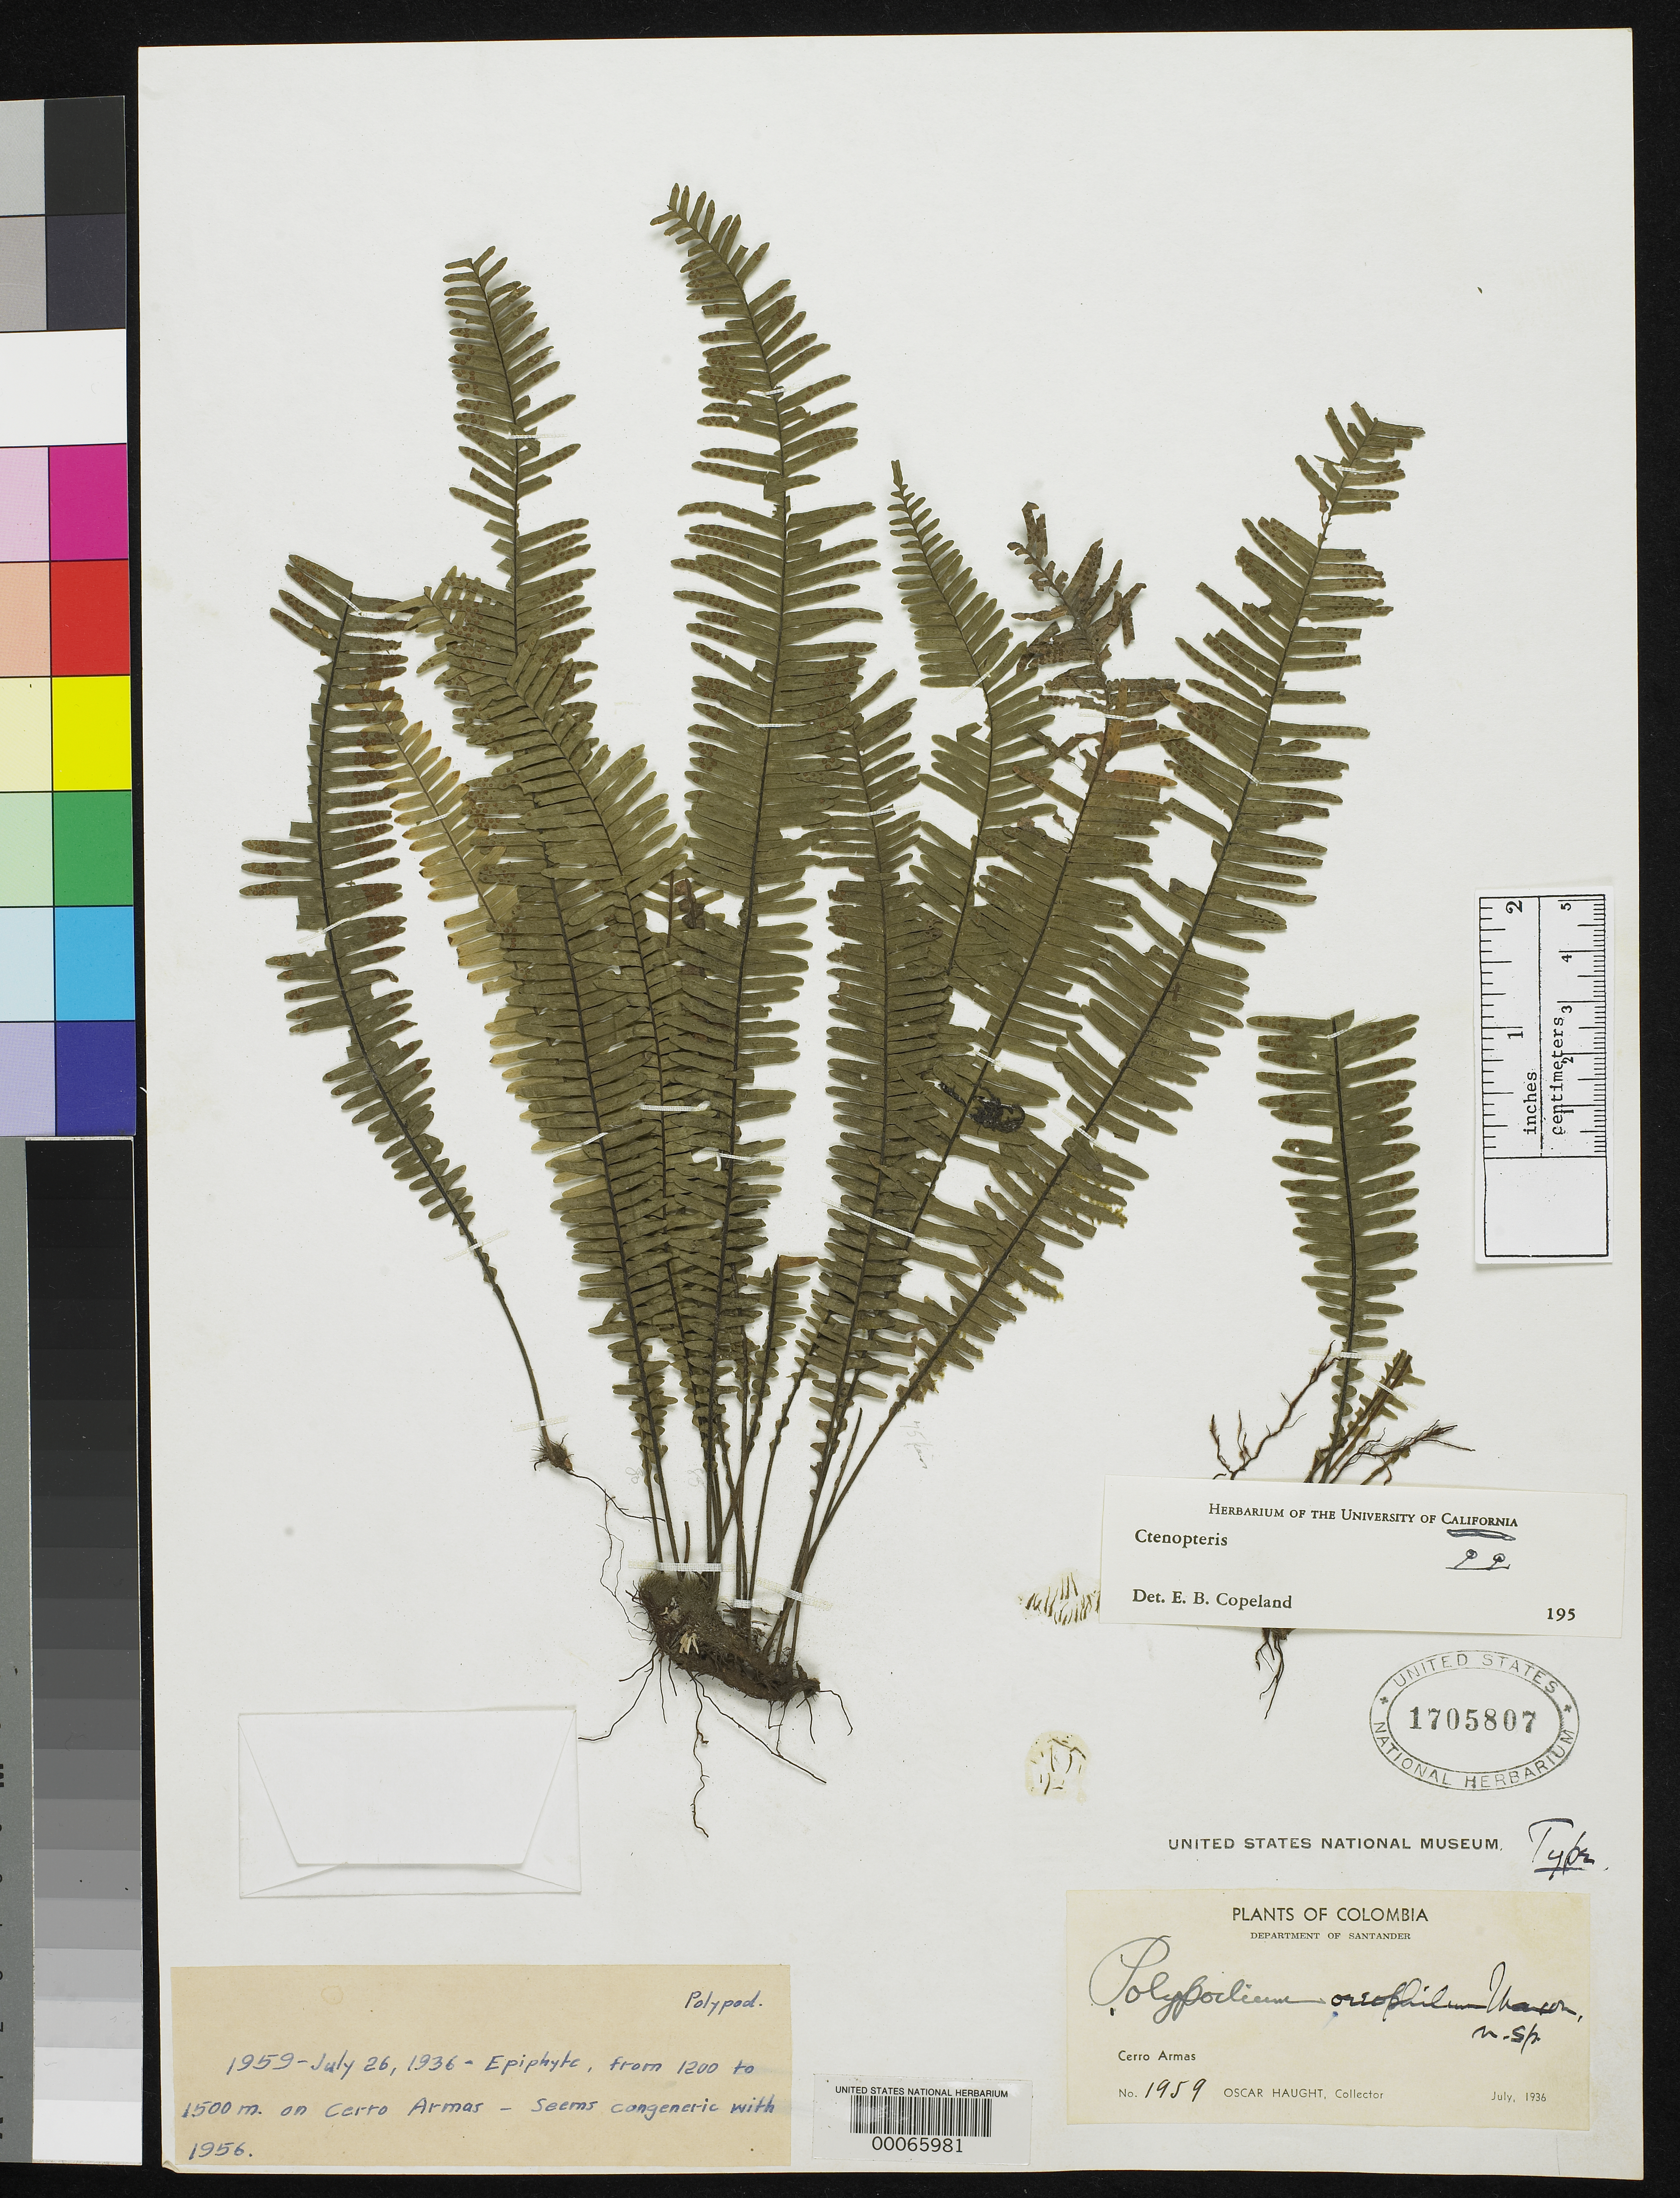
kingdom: Plantae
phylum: Tracheophyta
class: Polypodiopsida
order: Polypodiales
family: Polypodiaceae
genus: Polypodium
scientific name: Polypodium oreophilum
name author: Maxon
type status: Holotype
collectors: O. L. Haught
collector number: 1959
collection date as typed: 26 Jul 1936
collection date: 1936-07-26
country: Colombia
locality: Cerro Armas.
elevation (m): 1500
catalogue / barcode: US 1705807